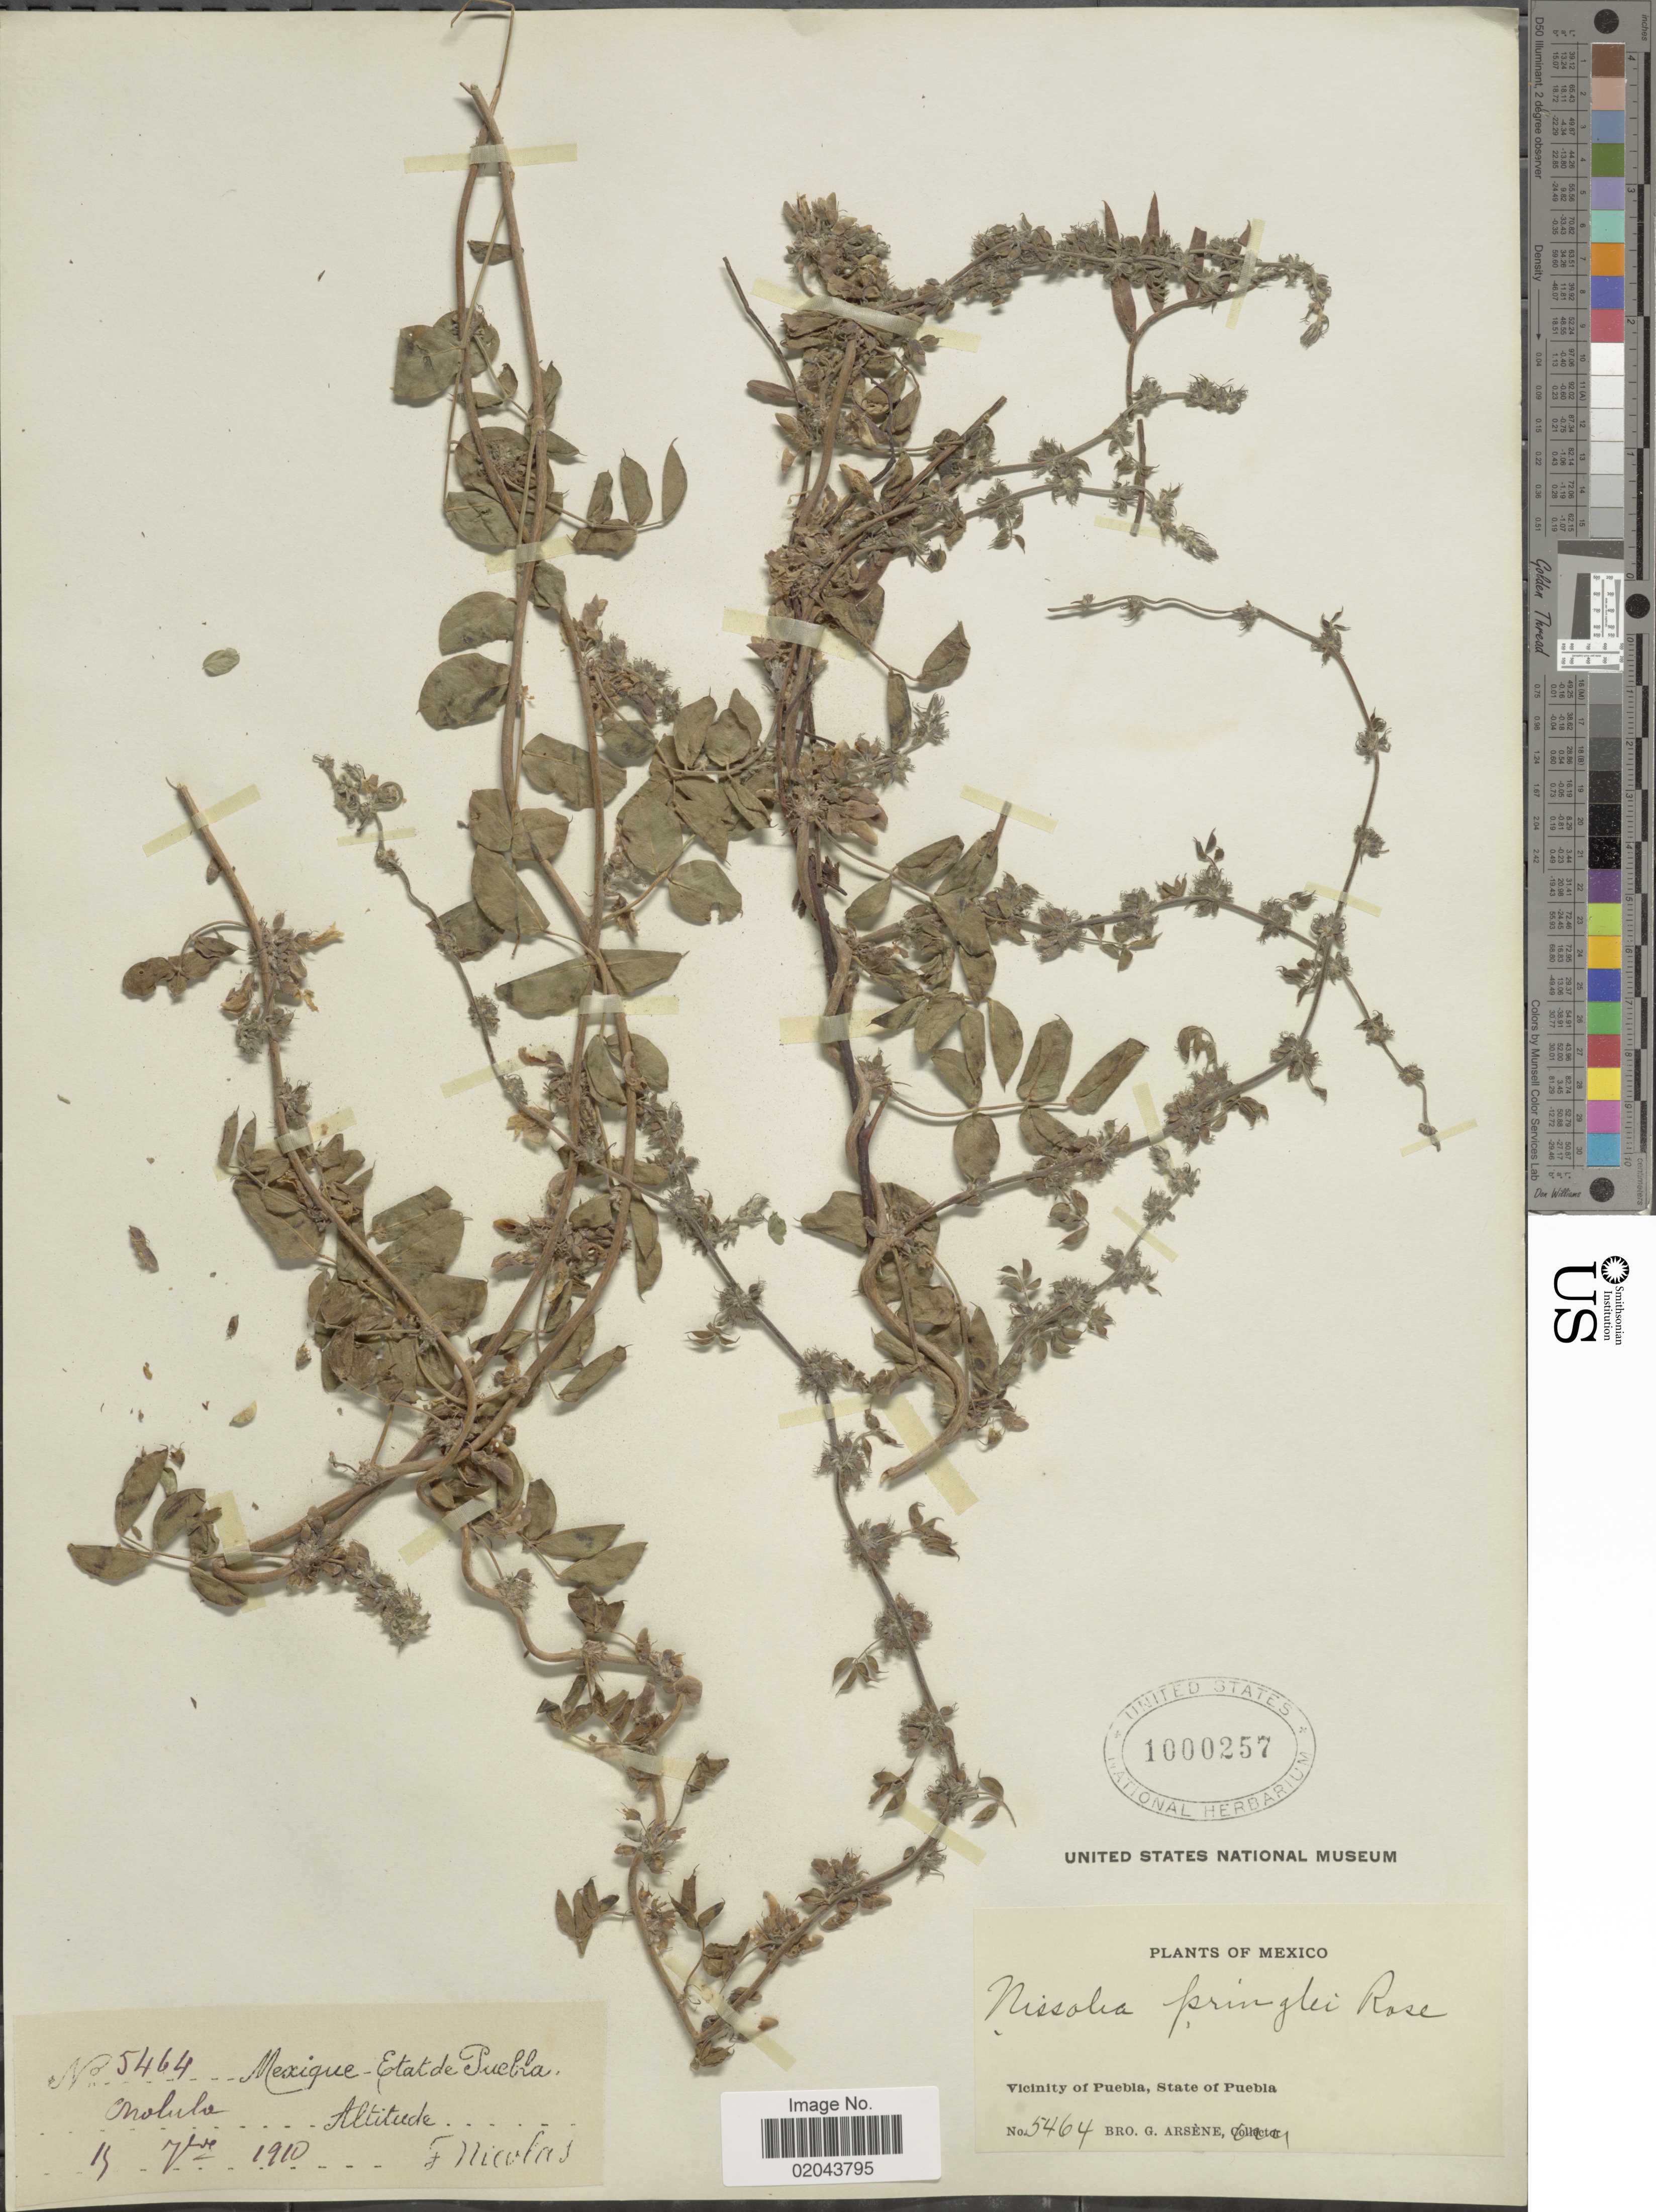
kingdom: Plantae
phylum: Tracheophyta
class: Magnoliopsida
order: Fabales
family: Fabaceae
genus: Nissolia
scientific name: Nissolia pringlei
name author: Rose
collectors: Bro. G. Arsène & F. Nicolas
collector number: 5464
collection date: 1910-09-19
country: Mexico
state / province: Puebla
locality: Molula, Vicinity of Puebla.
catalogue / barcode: US 1000257